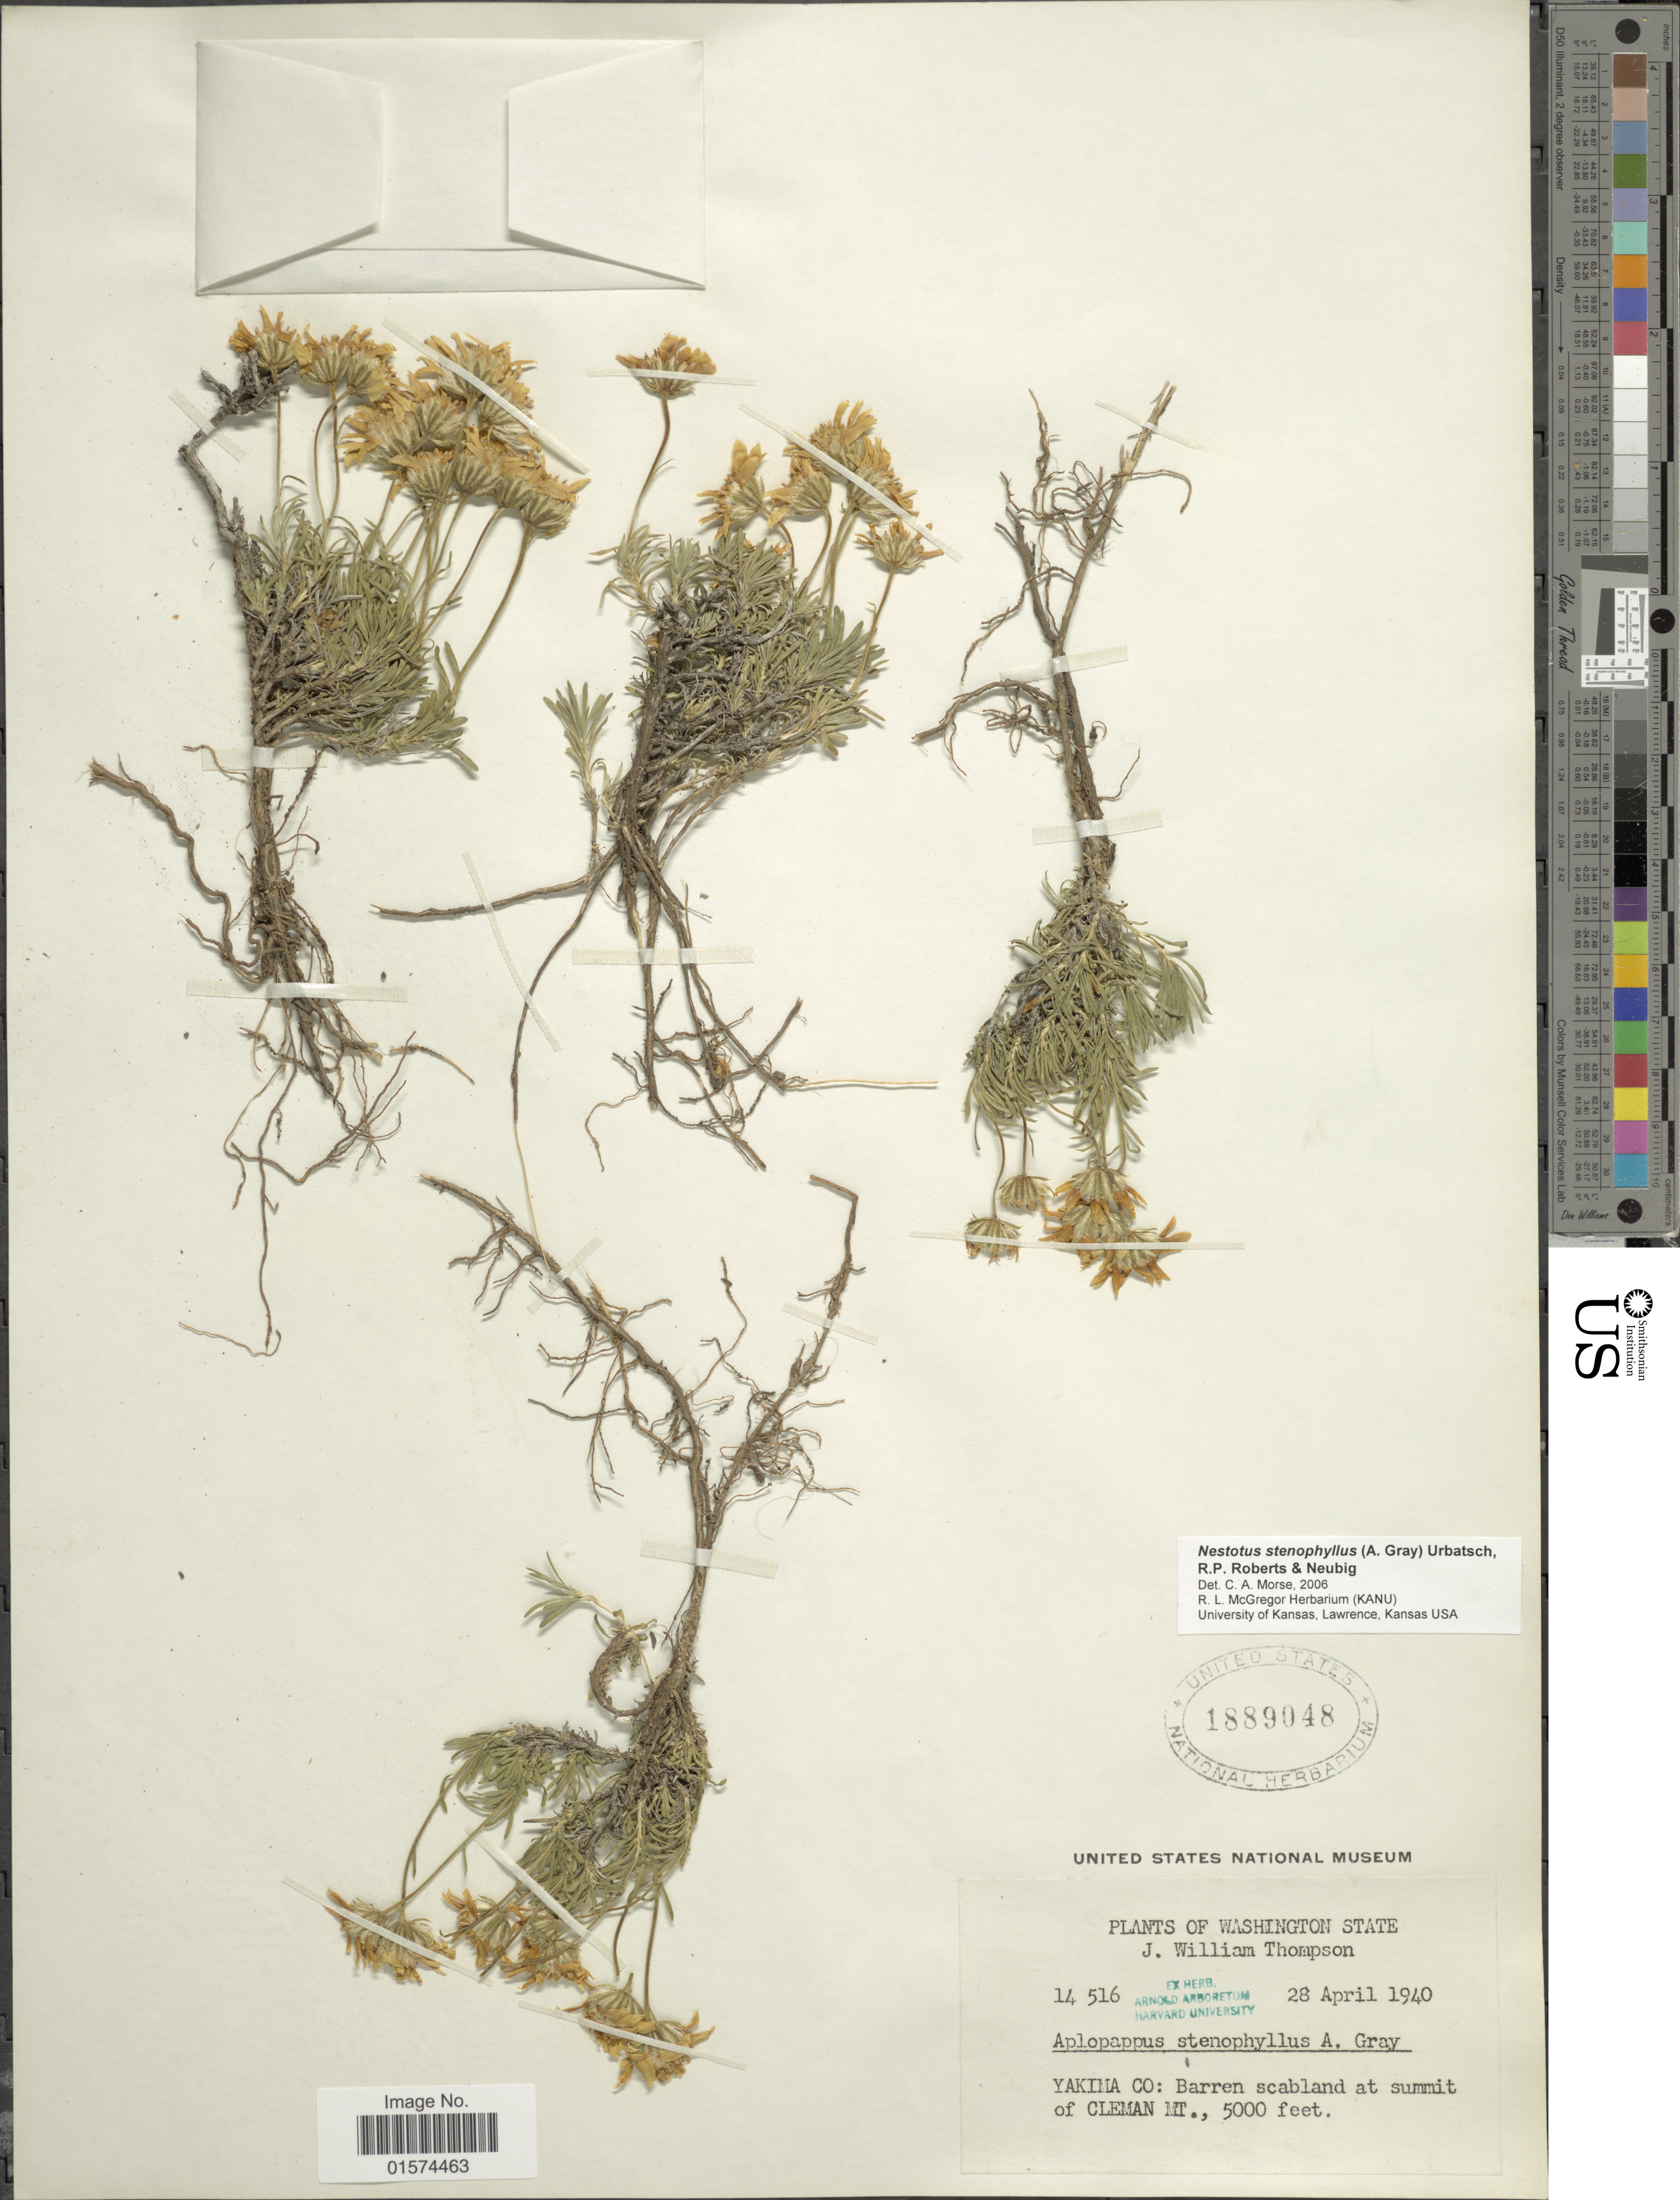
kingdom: Plantae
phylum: Tracheophyta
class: Magnoliopsida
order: Asterales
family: Asteraceae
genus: Nestotus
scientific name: Nestotus stenophyllus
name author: (A. Gray) R.P.Roberts et al.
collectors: J. W. Thompson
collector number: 14516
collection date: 1940-04-28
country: United States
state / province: Washington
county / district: Yakima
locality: Yakima Co: Barren scabland at summit of Cleman Mt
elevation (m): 1524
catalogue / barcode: US 1889048